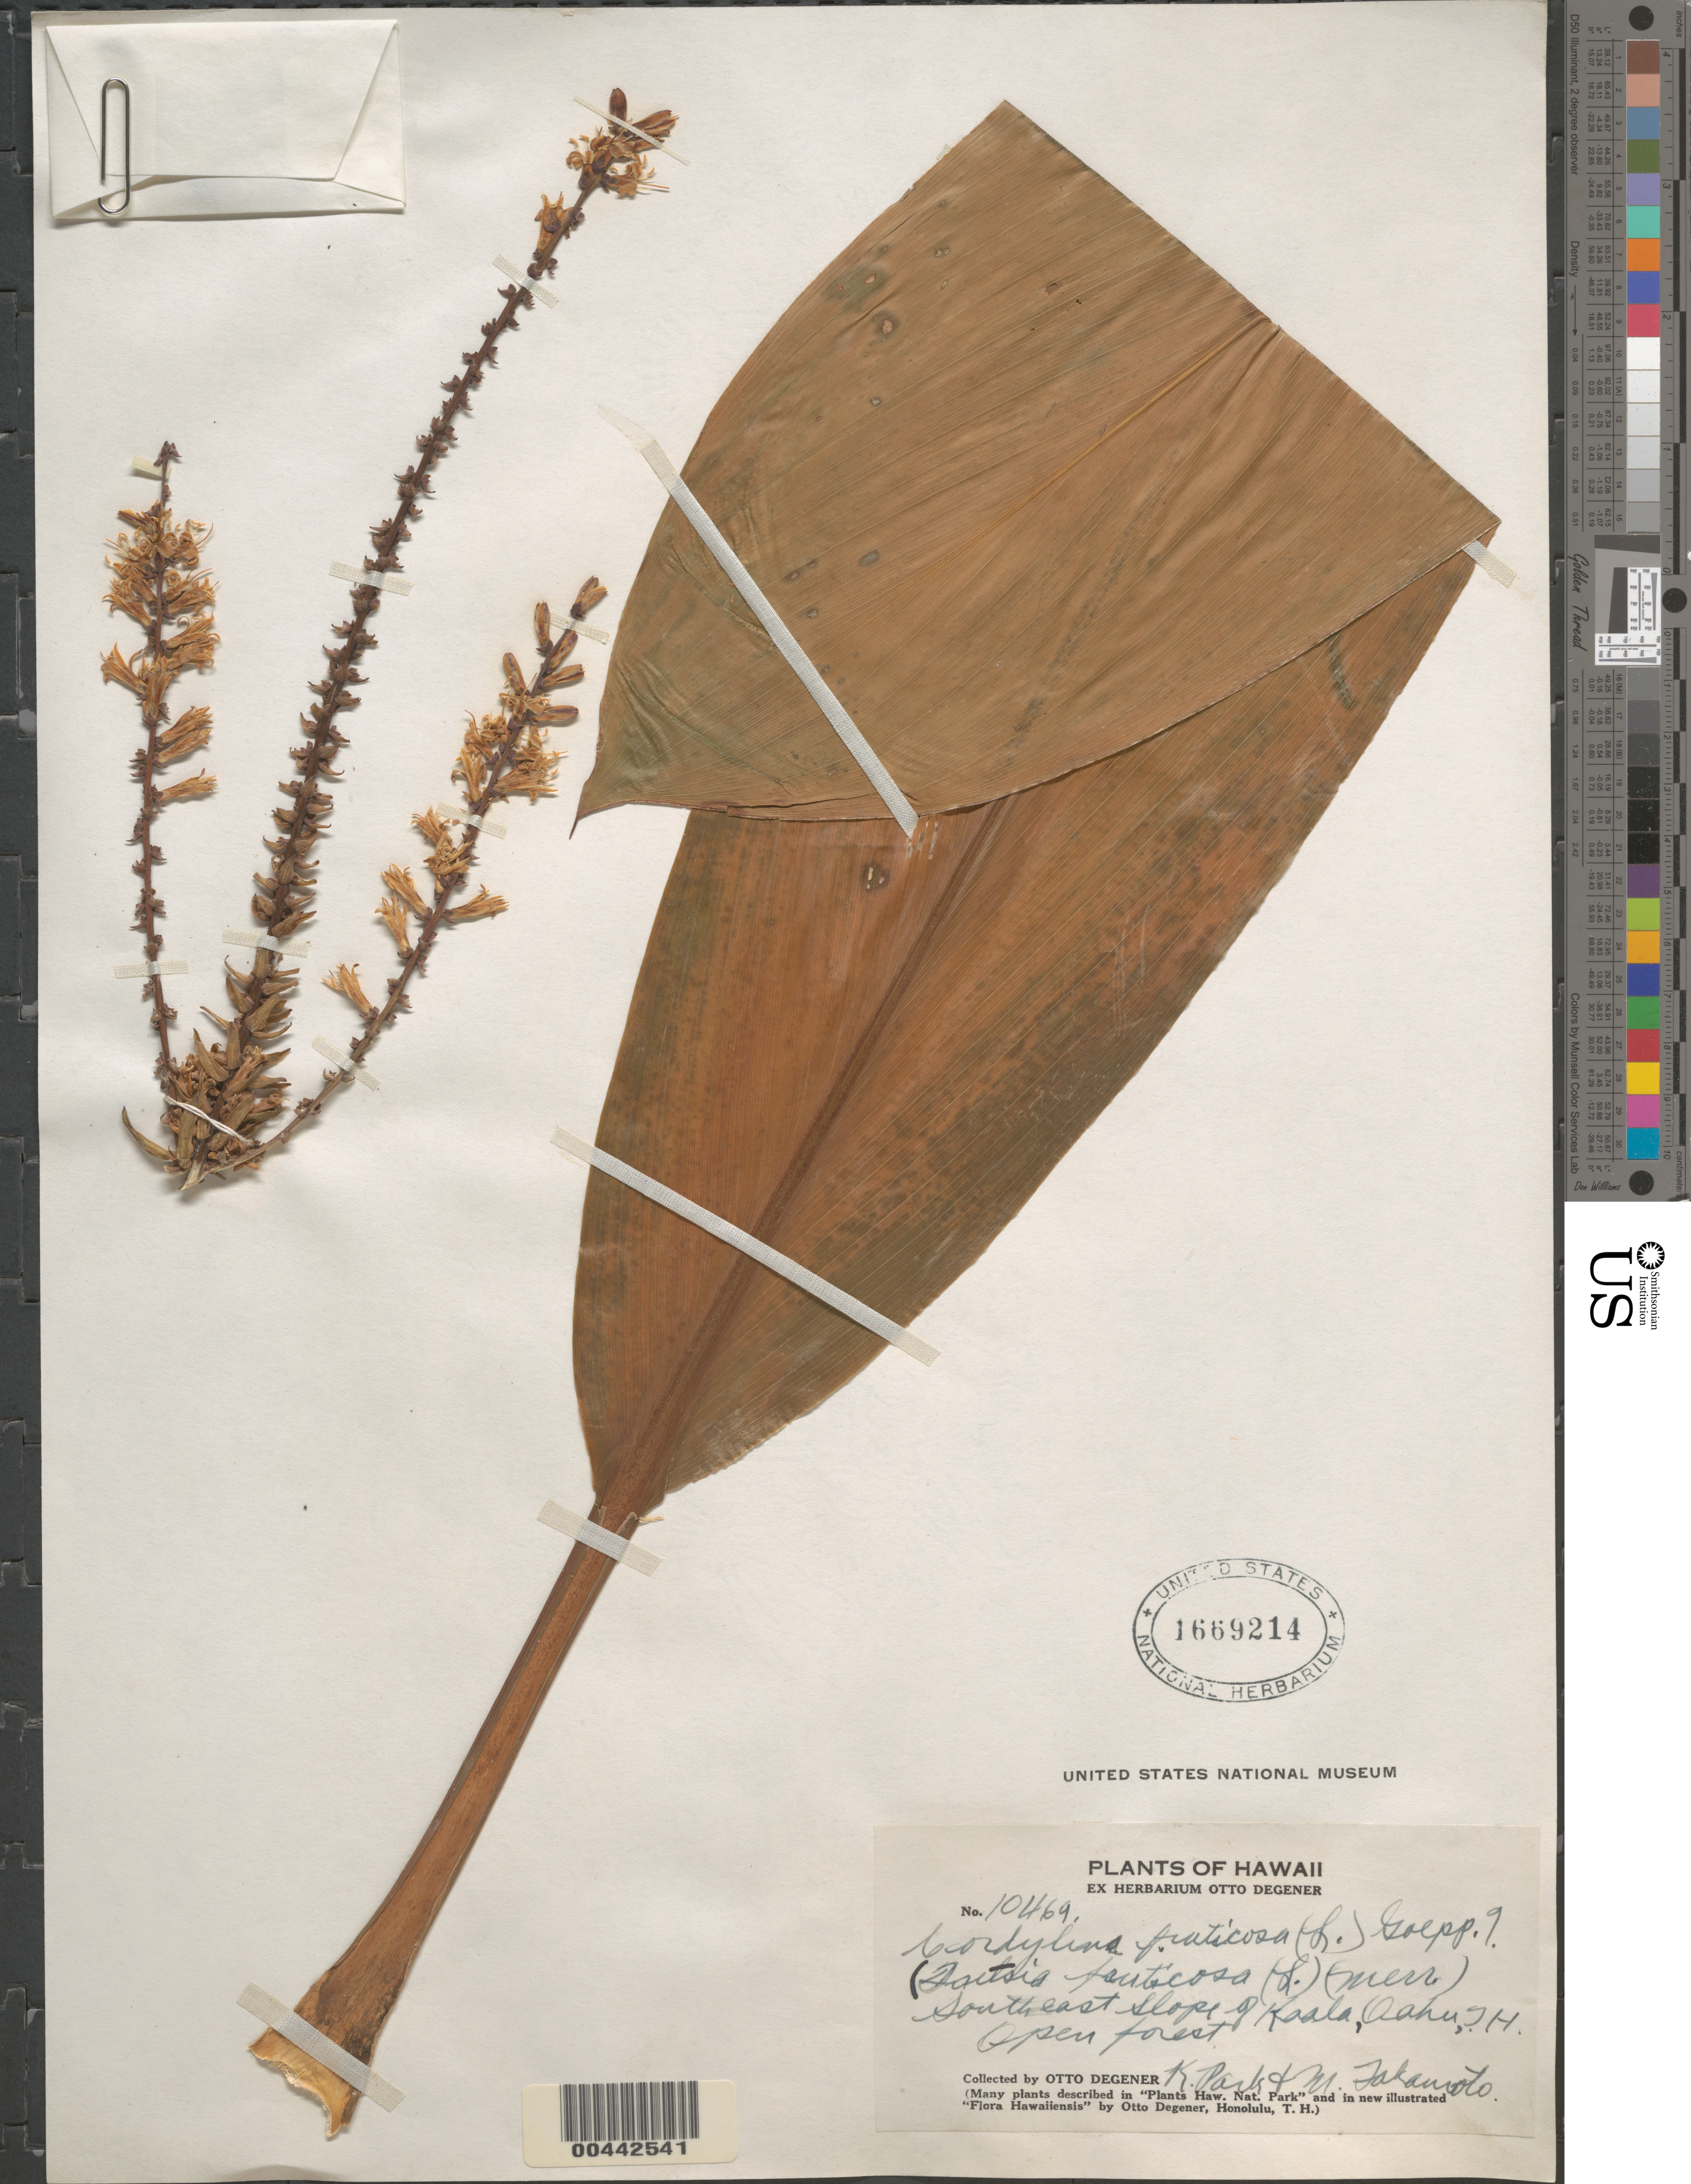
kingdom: Plantae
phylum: Tracheophyta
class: Liliopsida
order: Asparagales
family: Asparagaceae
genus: Cordyline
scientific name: Cordyline fruticosa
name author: (L.) A. Chev.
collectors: O. Degener, K. Park & M. Takamoto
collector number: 10469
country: United States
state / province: Hawaii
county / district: Honolulu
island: Oahu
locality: SE slope of Kaala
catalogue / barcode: US 1669214